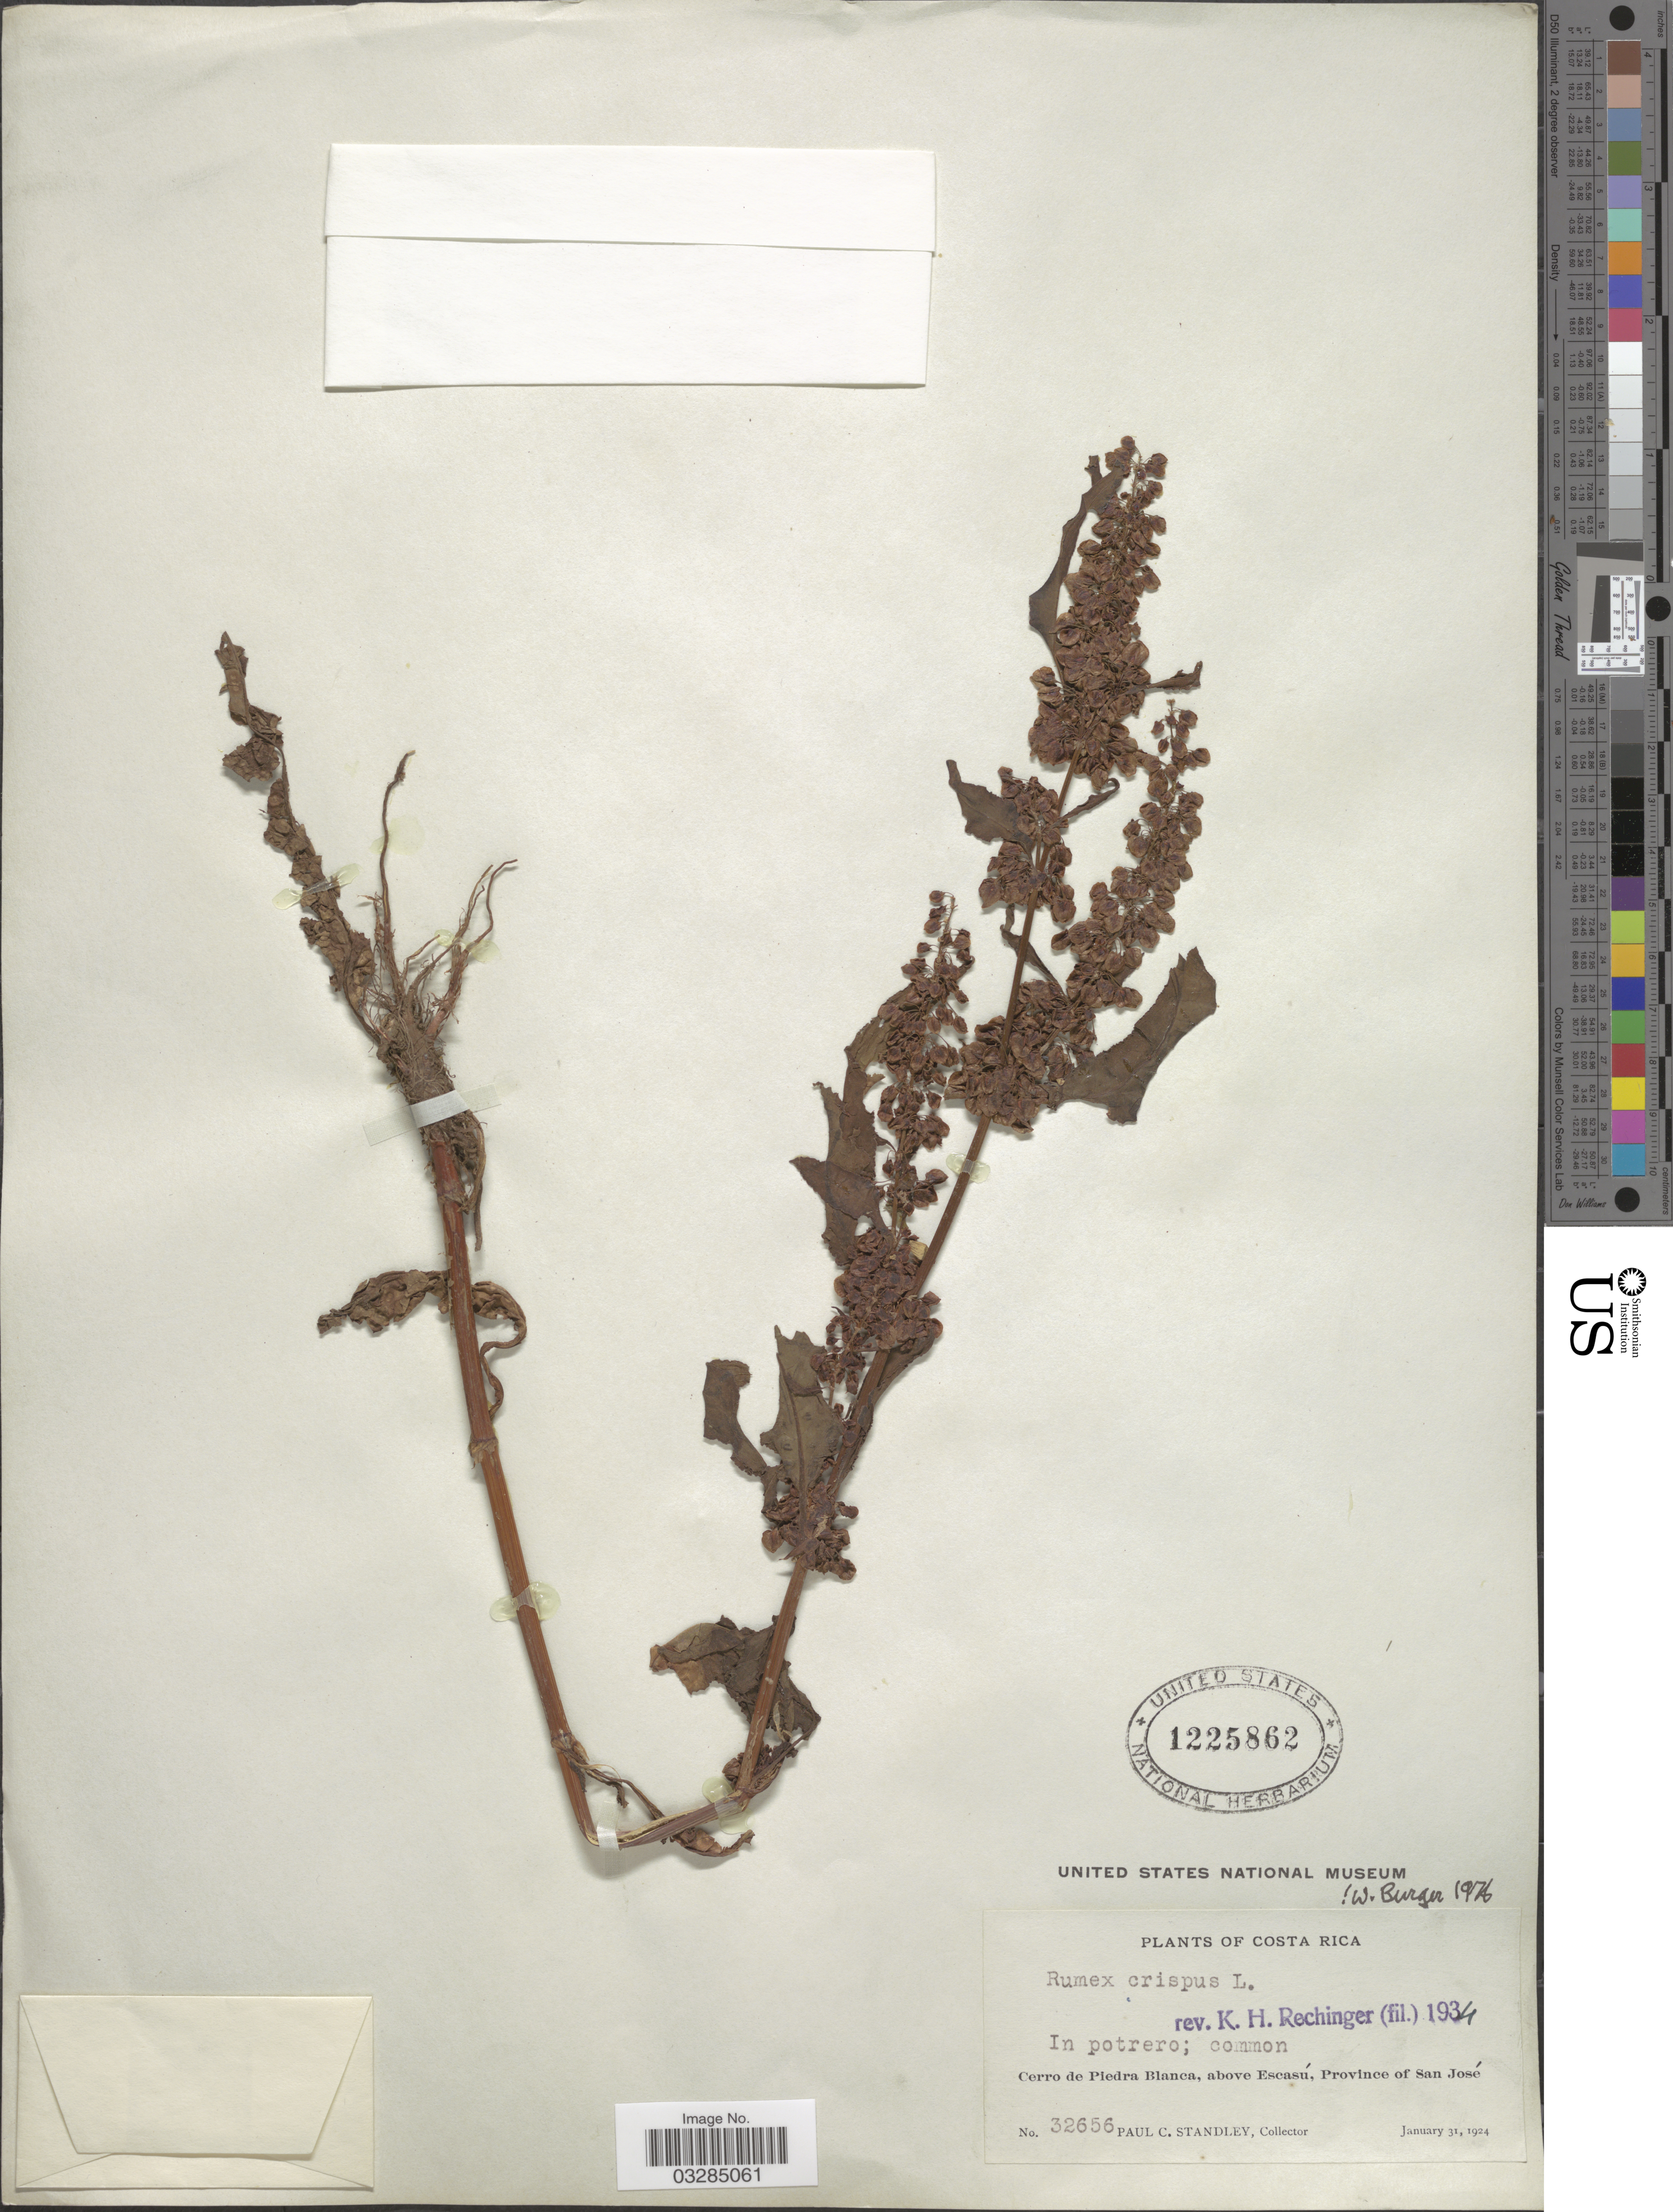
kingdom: Plantae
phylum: Tracheophyta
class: Magnoliopsida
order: Caryophyllales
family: Polygonaceae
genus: Rumex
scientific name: Rumex crispus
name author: L.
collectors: P. C. Standley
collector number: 32656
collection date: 1924-01-31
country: Costa Rica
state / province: San José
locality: Cerro de Piedra Blanca, above Escasú.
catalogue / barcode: US 1225862